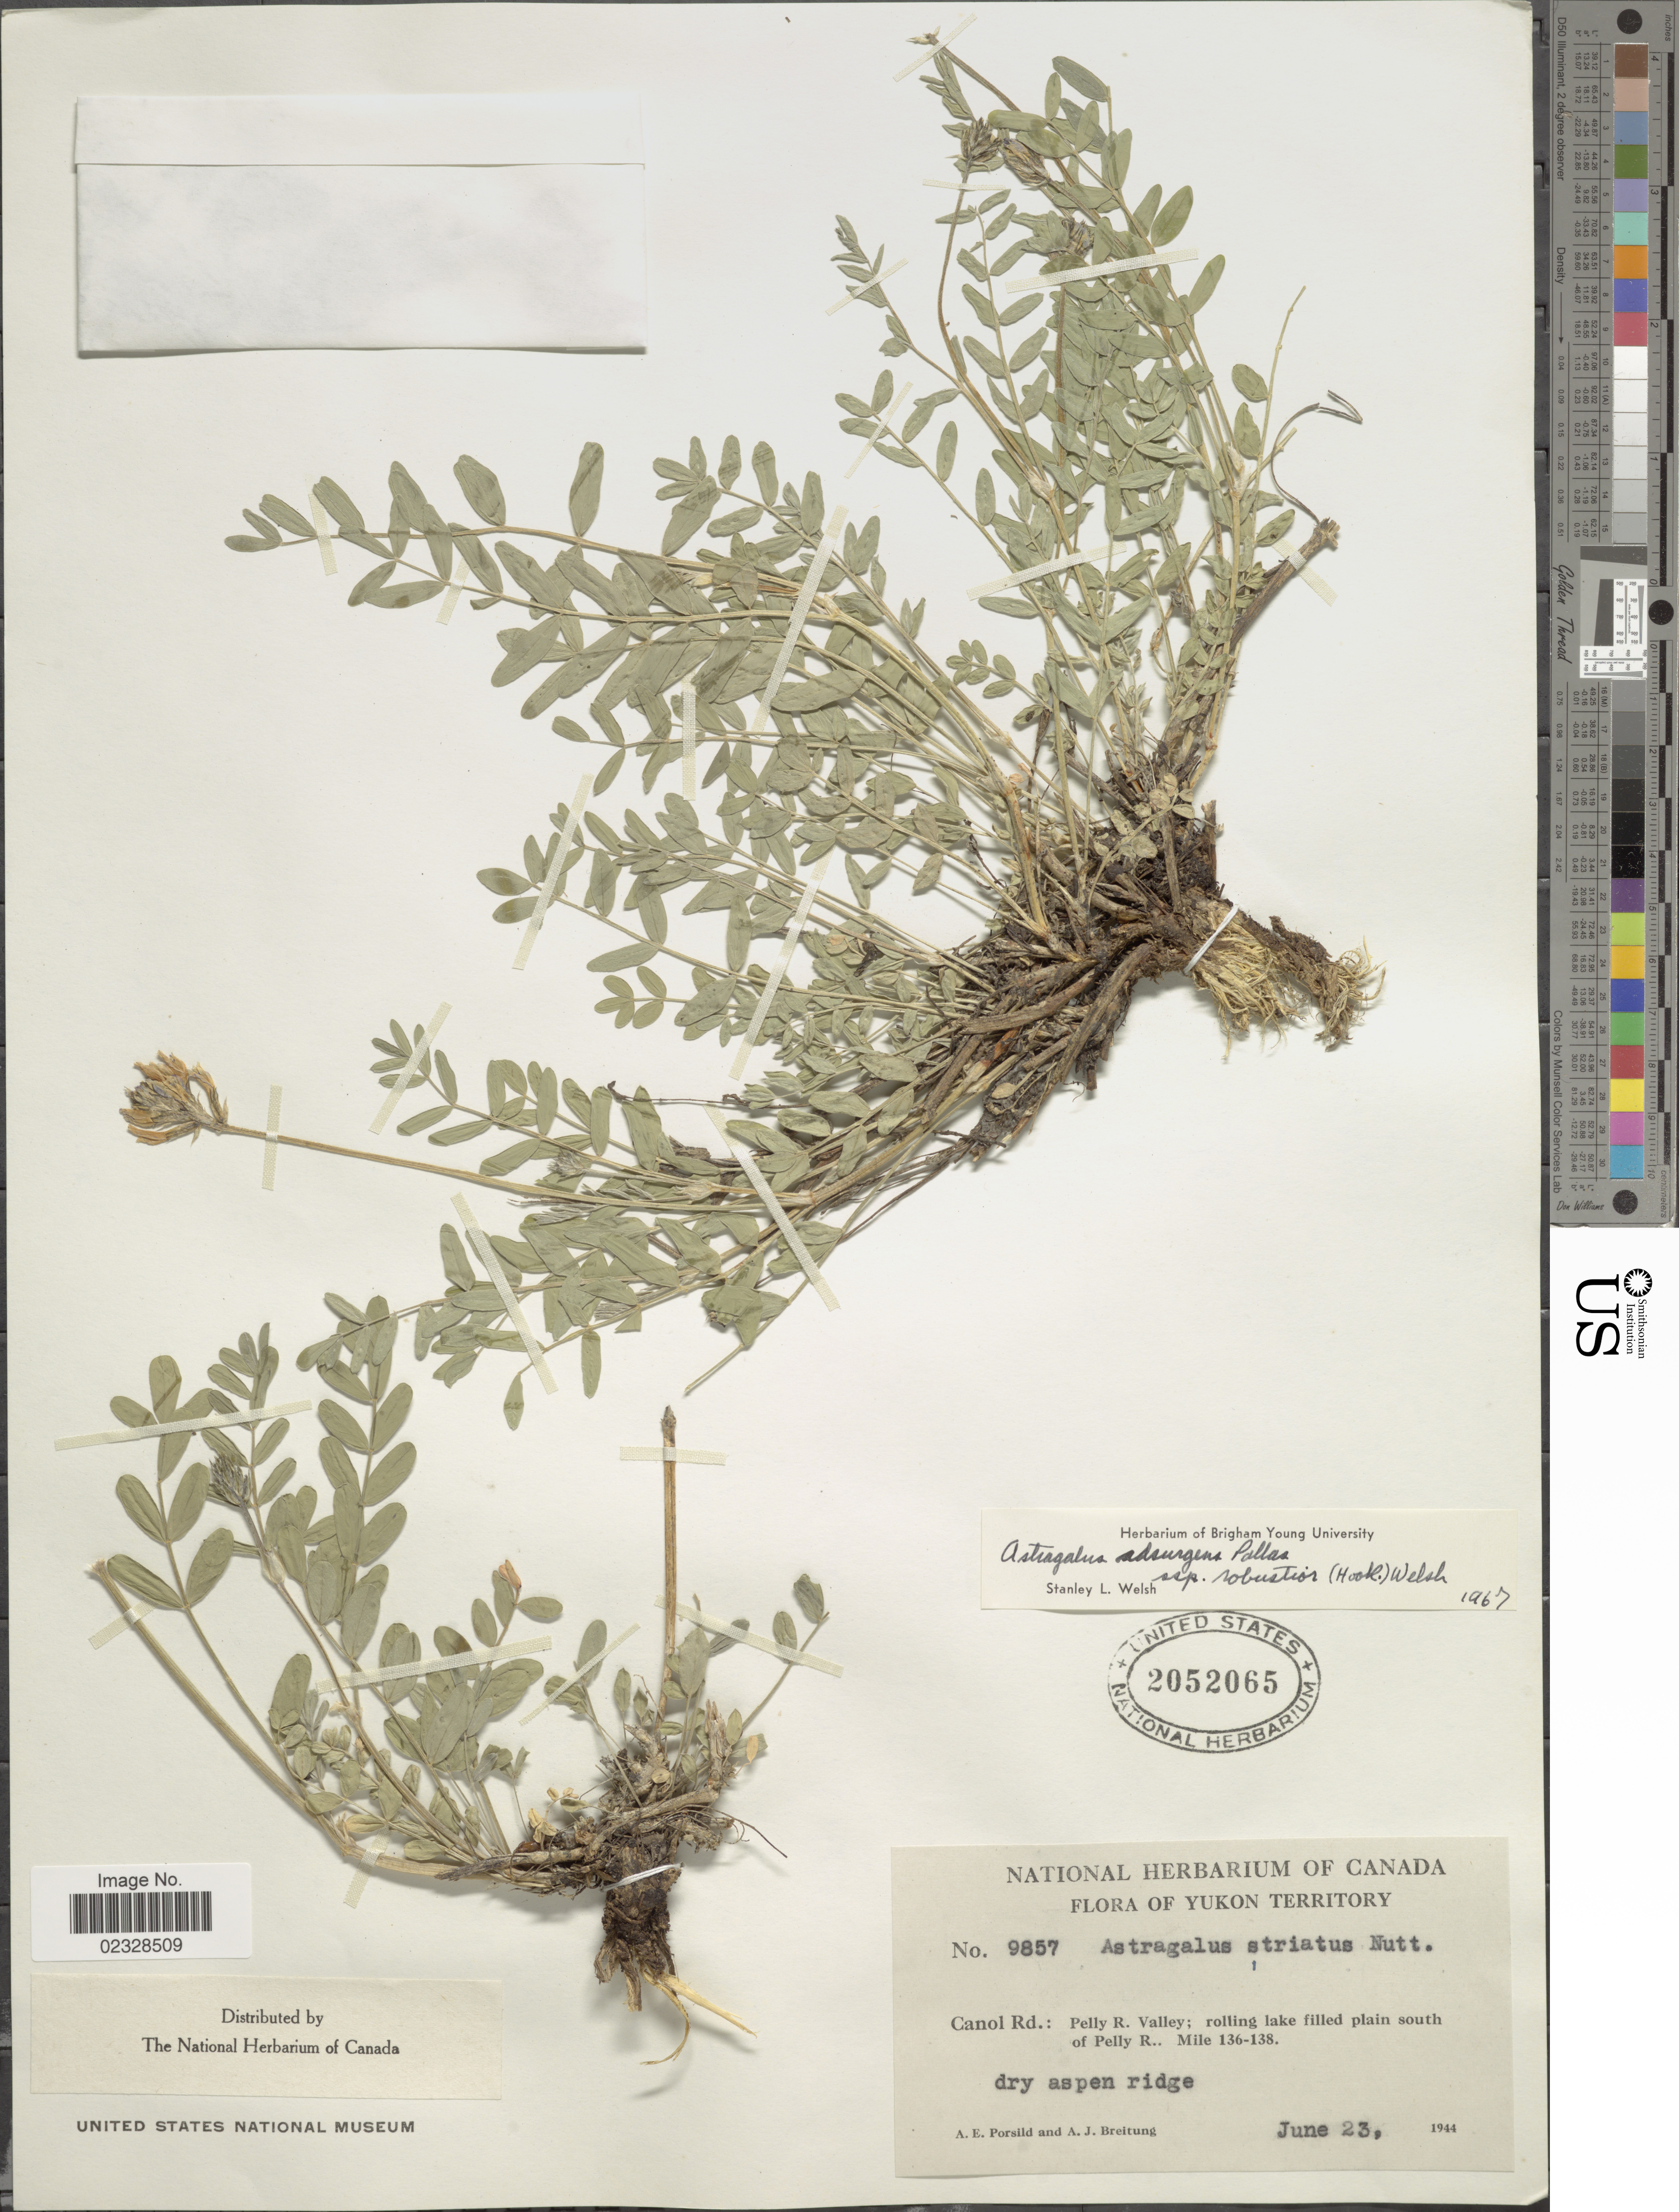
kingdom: Plantae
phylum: Tracheophyta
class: Magnoliopsida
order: Fabales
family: Fabaceae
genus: Astragalus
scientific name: Astragalus adsurgens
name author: Pall.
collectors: A. E. Porsild & A. Breitung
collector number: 9857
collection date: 1944-06-23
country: Canada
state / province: Yukon Territory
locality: Canol Rd.: Pelly R. Valley: rolling lake filled plain south of Pelly R., Mile 136-138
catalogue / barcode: US 2052065